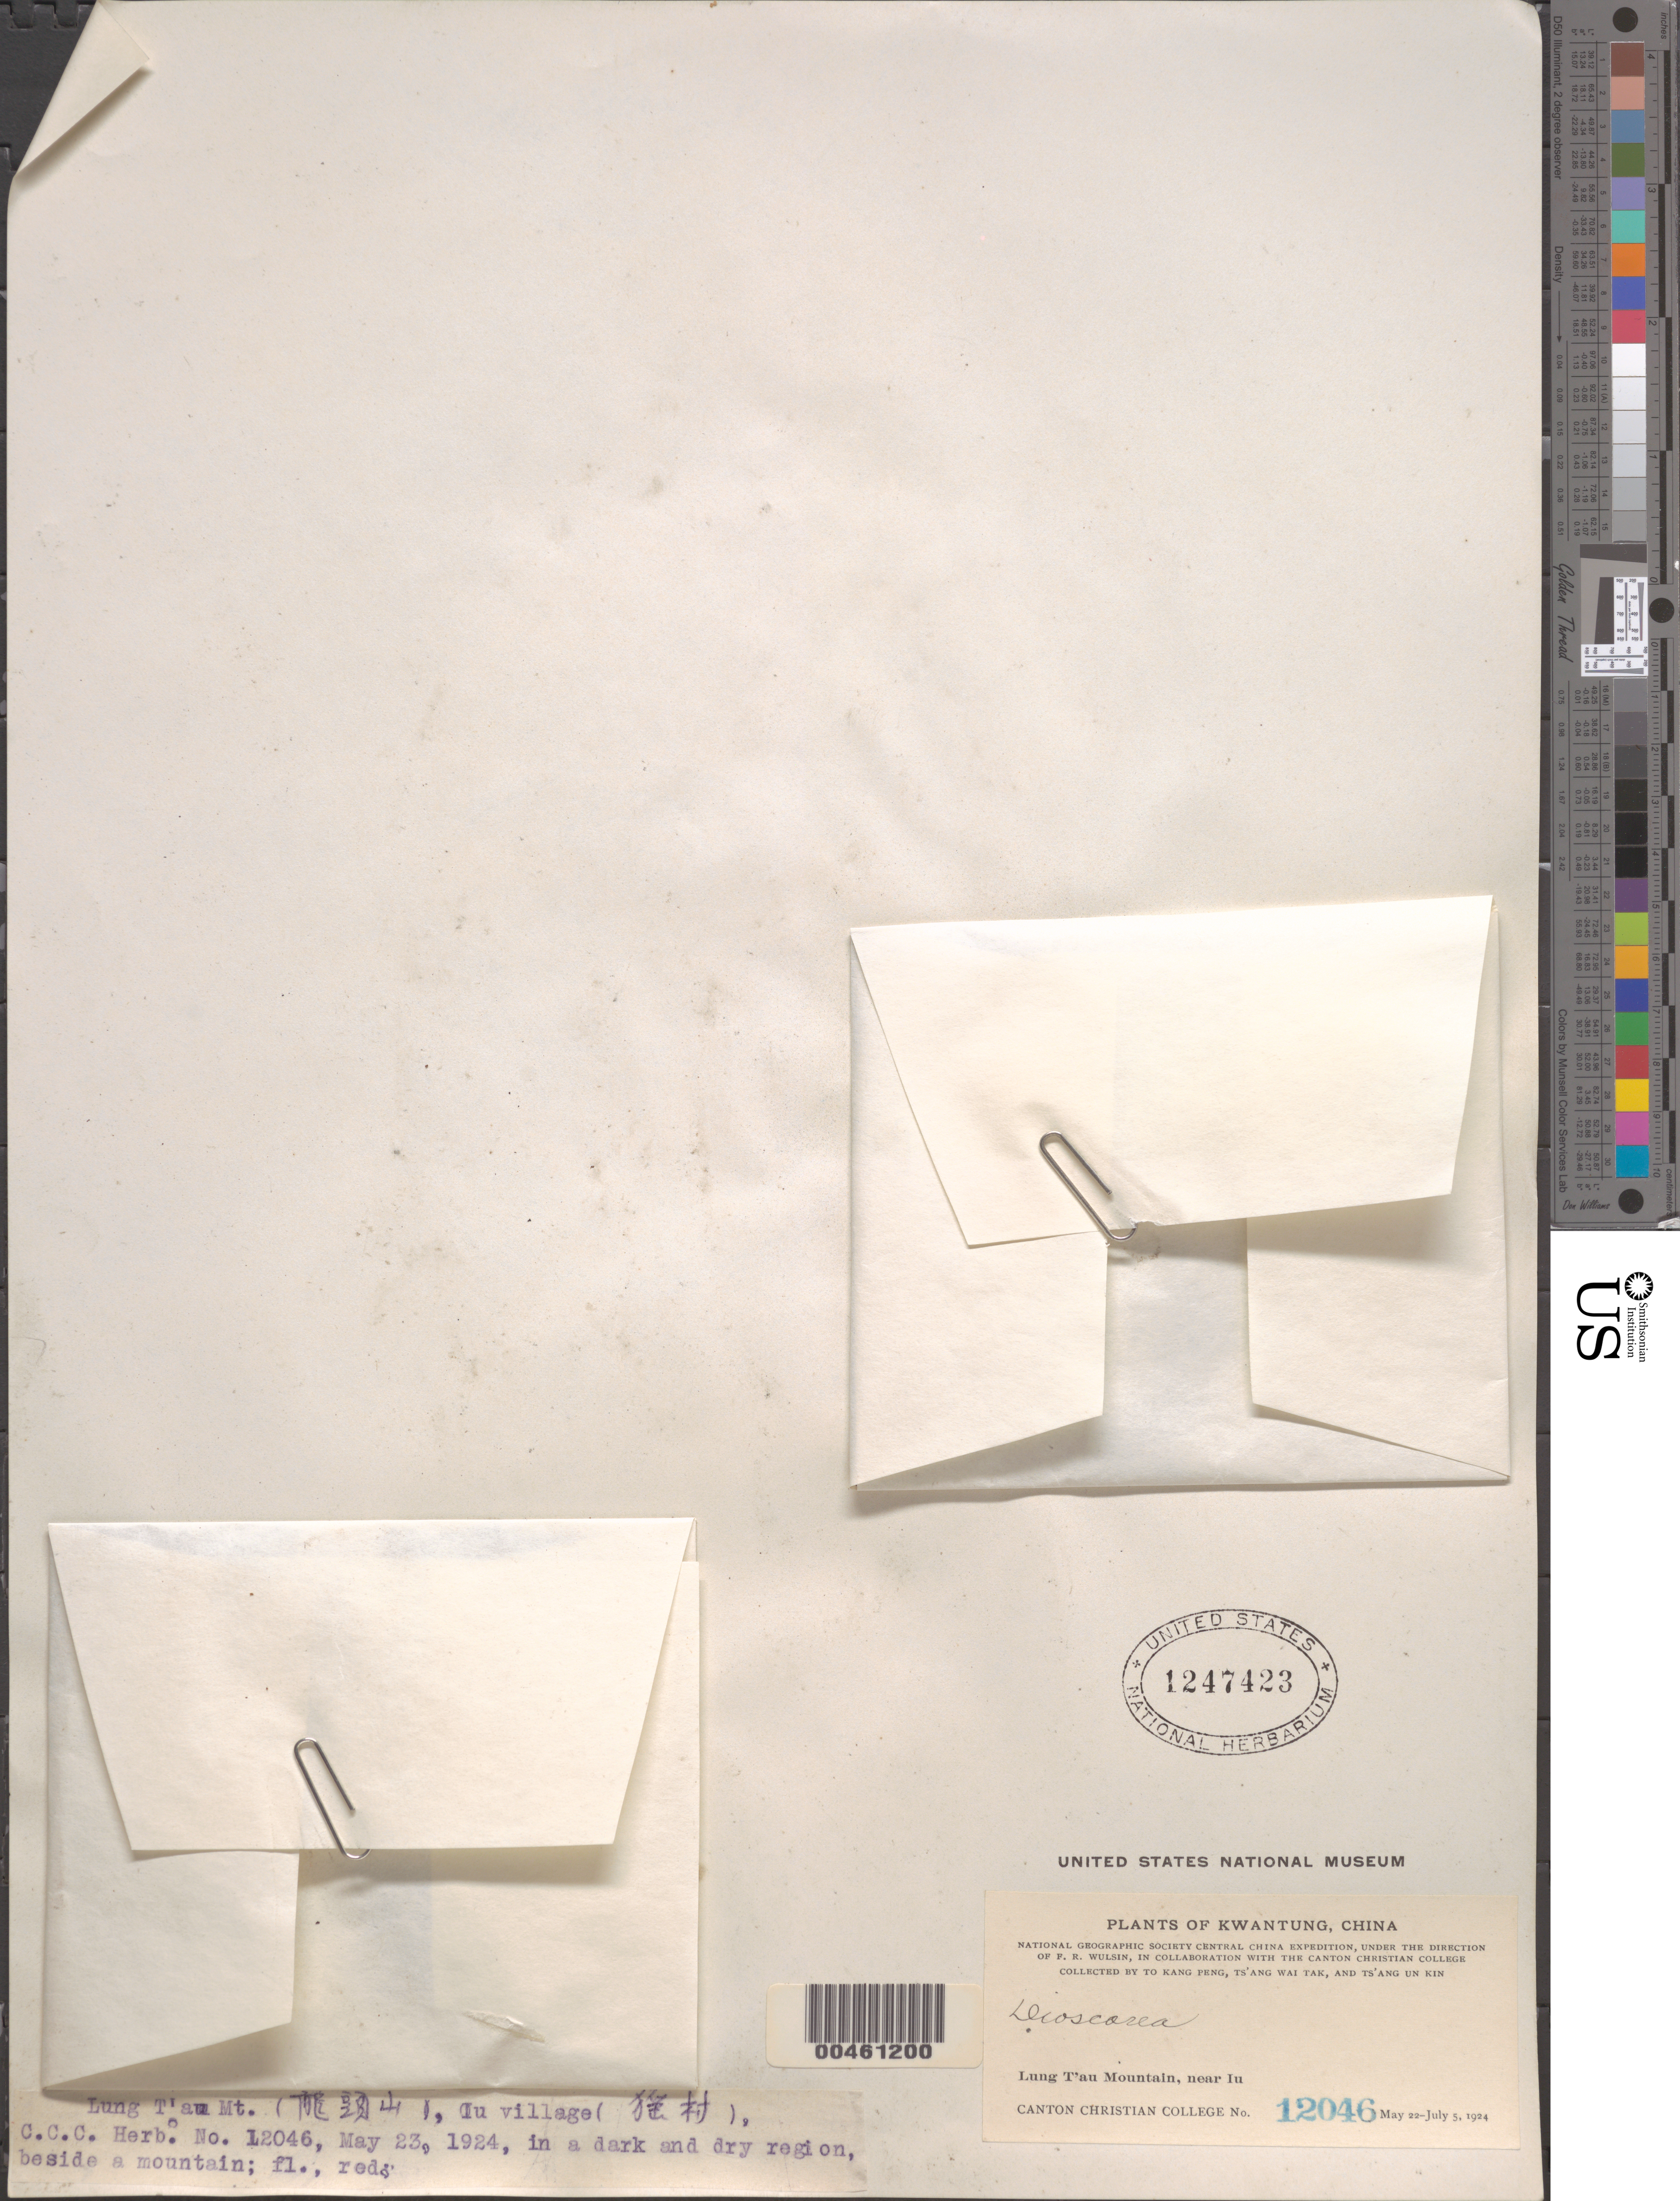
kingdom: Plantae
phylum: Tracheophyta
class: Liliopsida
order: Dioscoreales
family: Dioscoreaceae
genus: Dioscorea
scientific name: Dioscorea sp.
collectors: Kang Peng To, W. T. Tsang & U. K. Tsang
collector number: Herb. No. 12046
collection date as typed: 23 May 1924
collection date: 1924-05-23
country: China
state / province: Guangdong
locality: Lung T'au Mountain, near Iu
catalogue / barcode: US 1247423